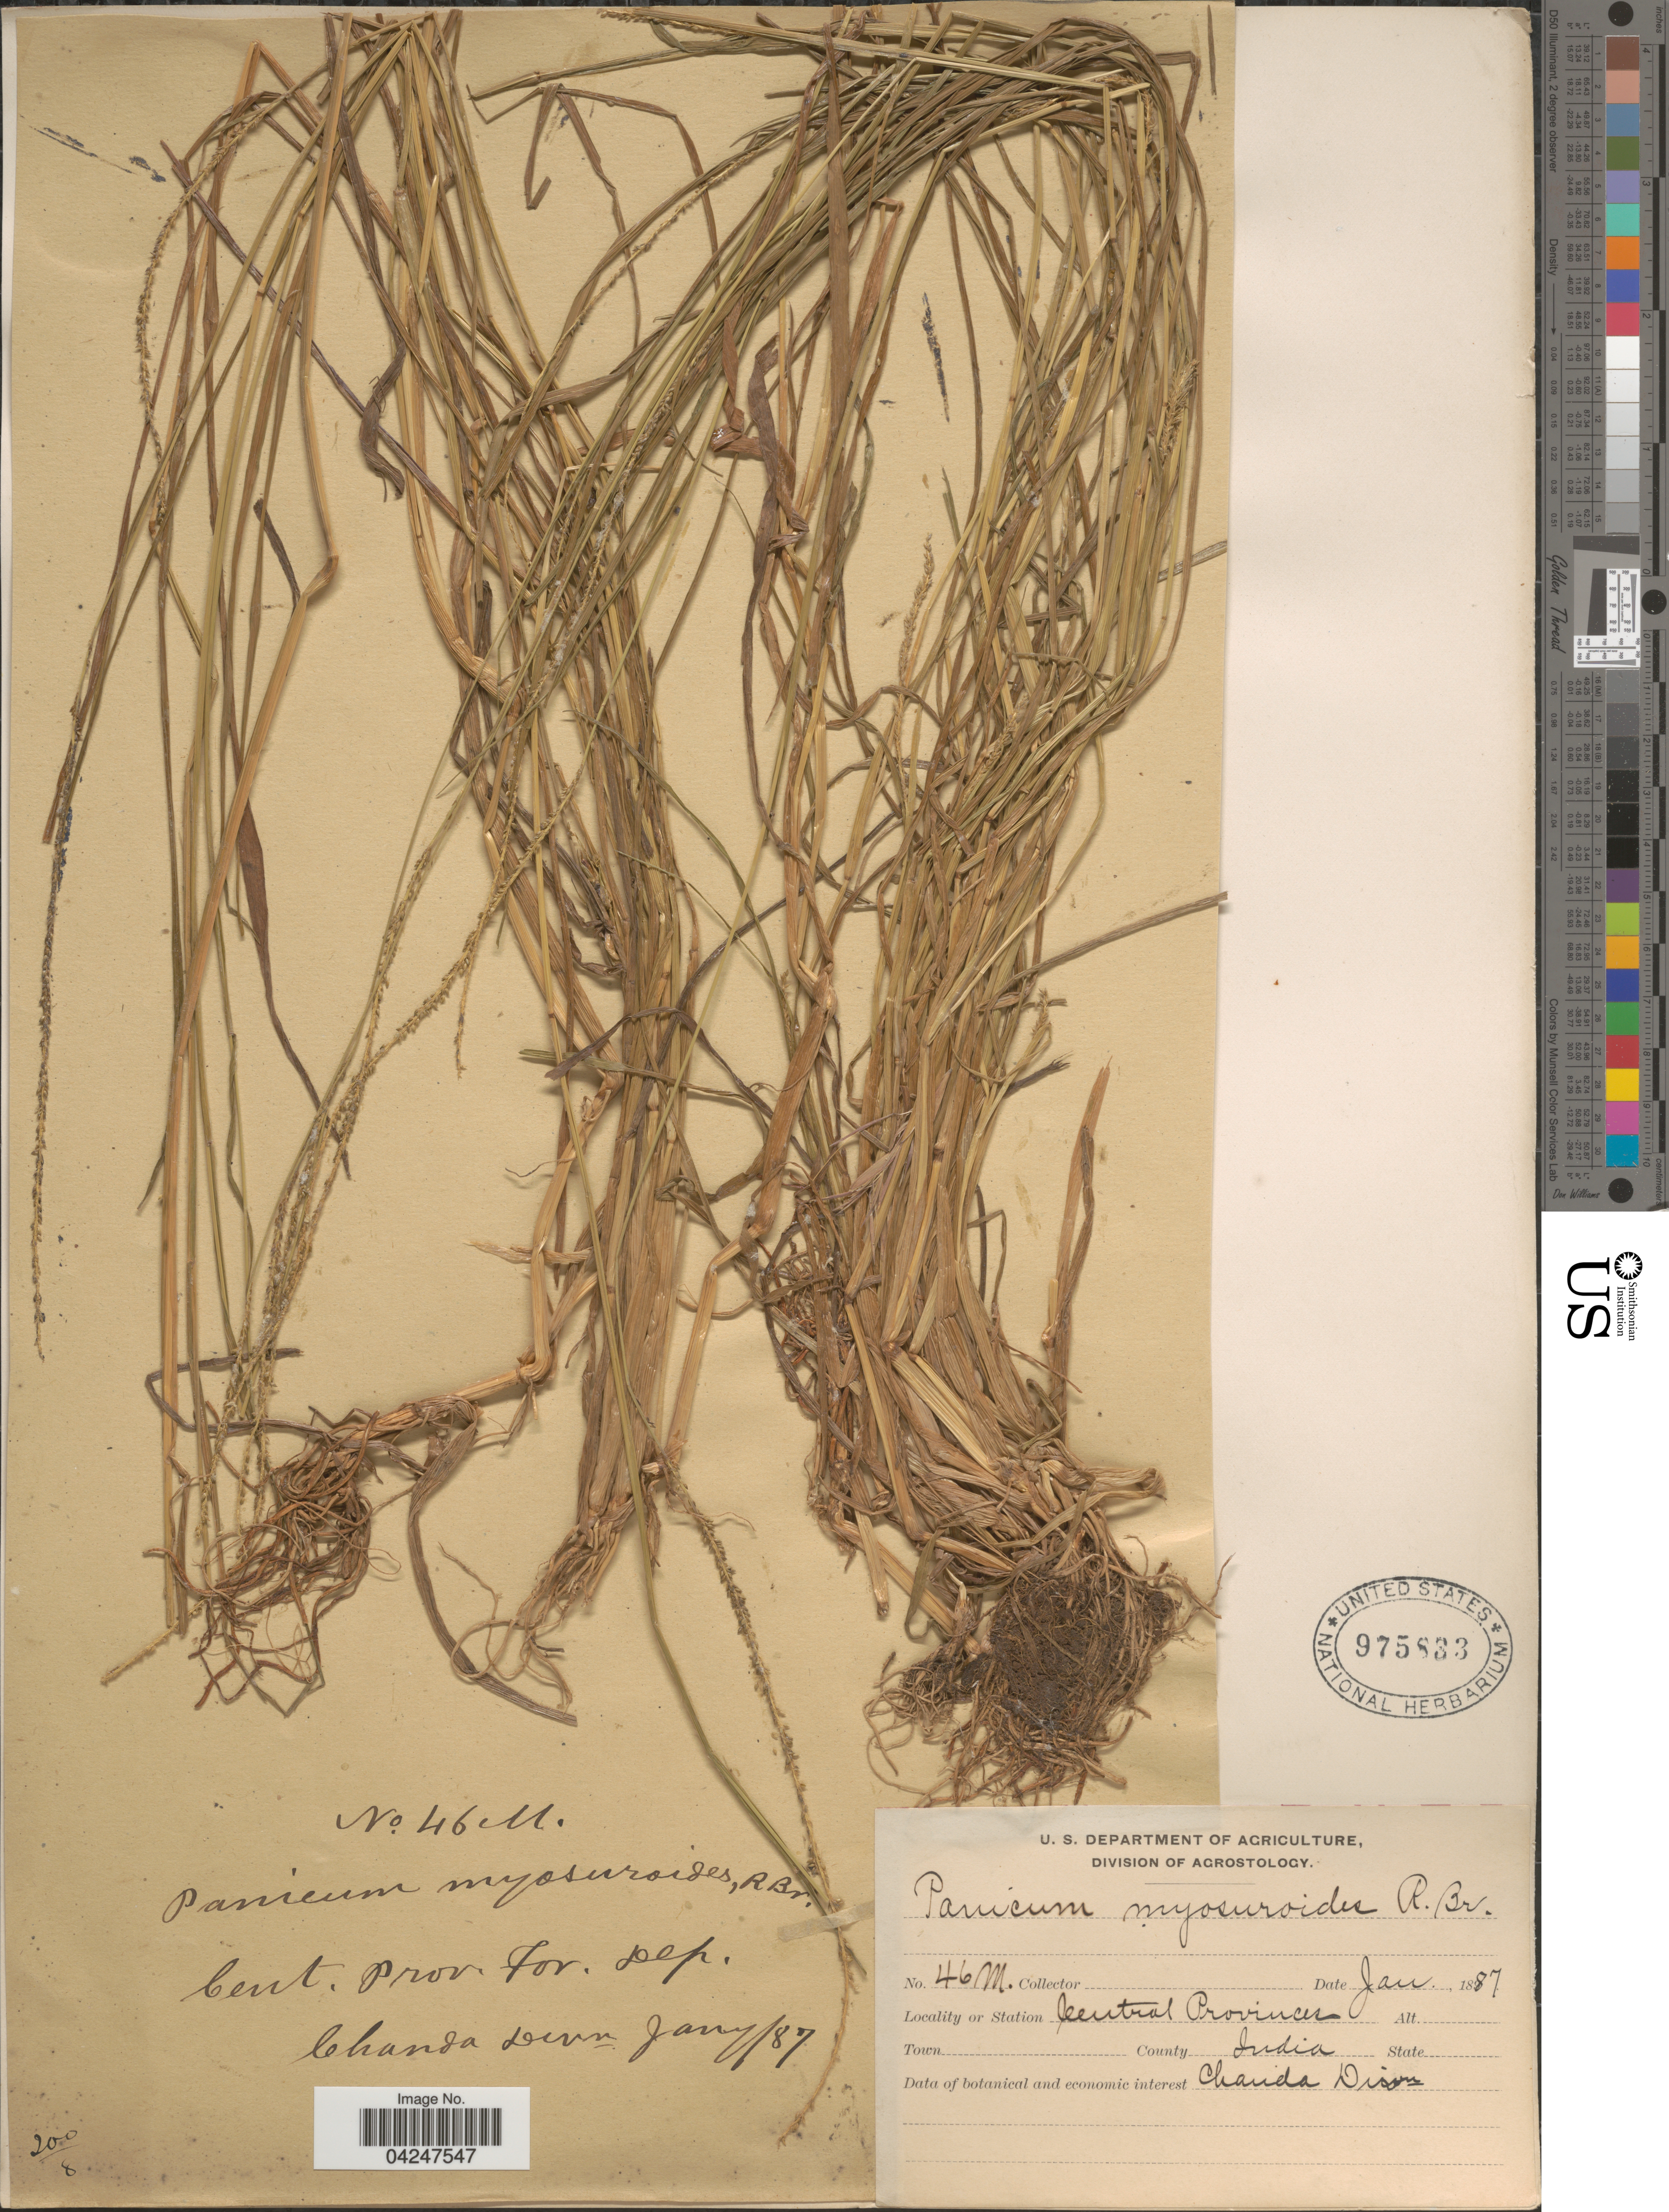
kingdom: Plantae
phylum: Tracheophyta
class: Liliopsida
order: Poales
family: Poaceae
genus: Sacciolepis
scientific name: Sacciolepis myosuroides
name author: (R. Br.) Chase ex E.G. Camus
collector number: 46M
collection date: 1887-01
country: India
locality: Central Province. Chanda Divn. Cent. Prov. For. Dep.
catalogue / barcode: US 975833